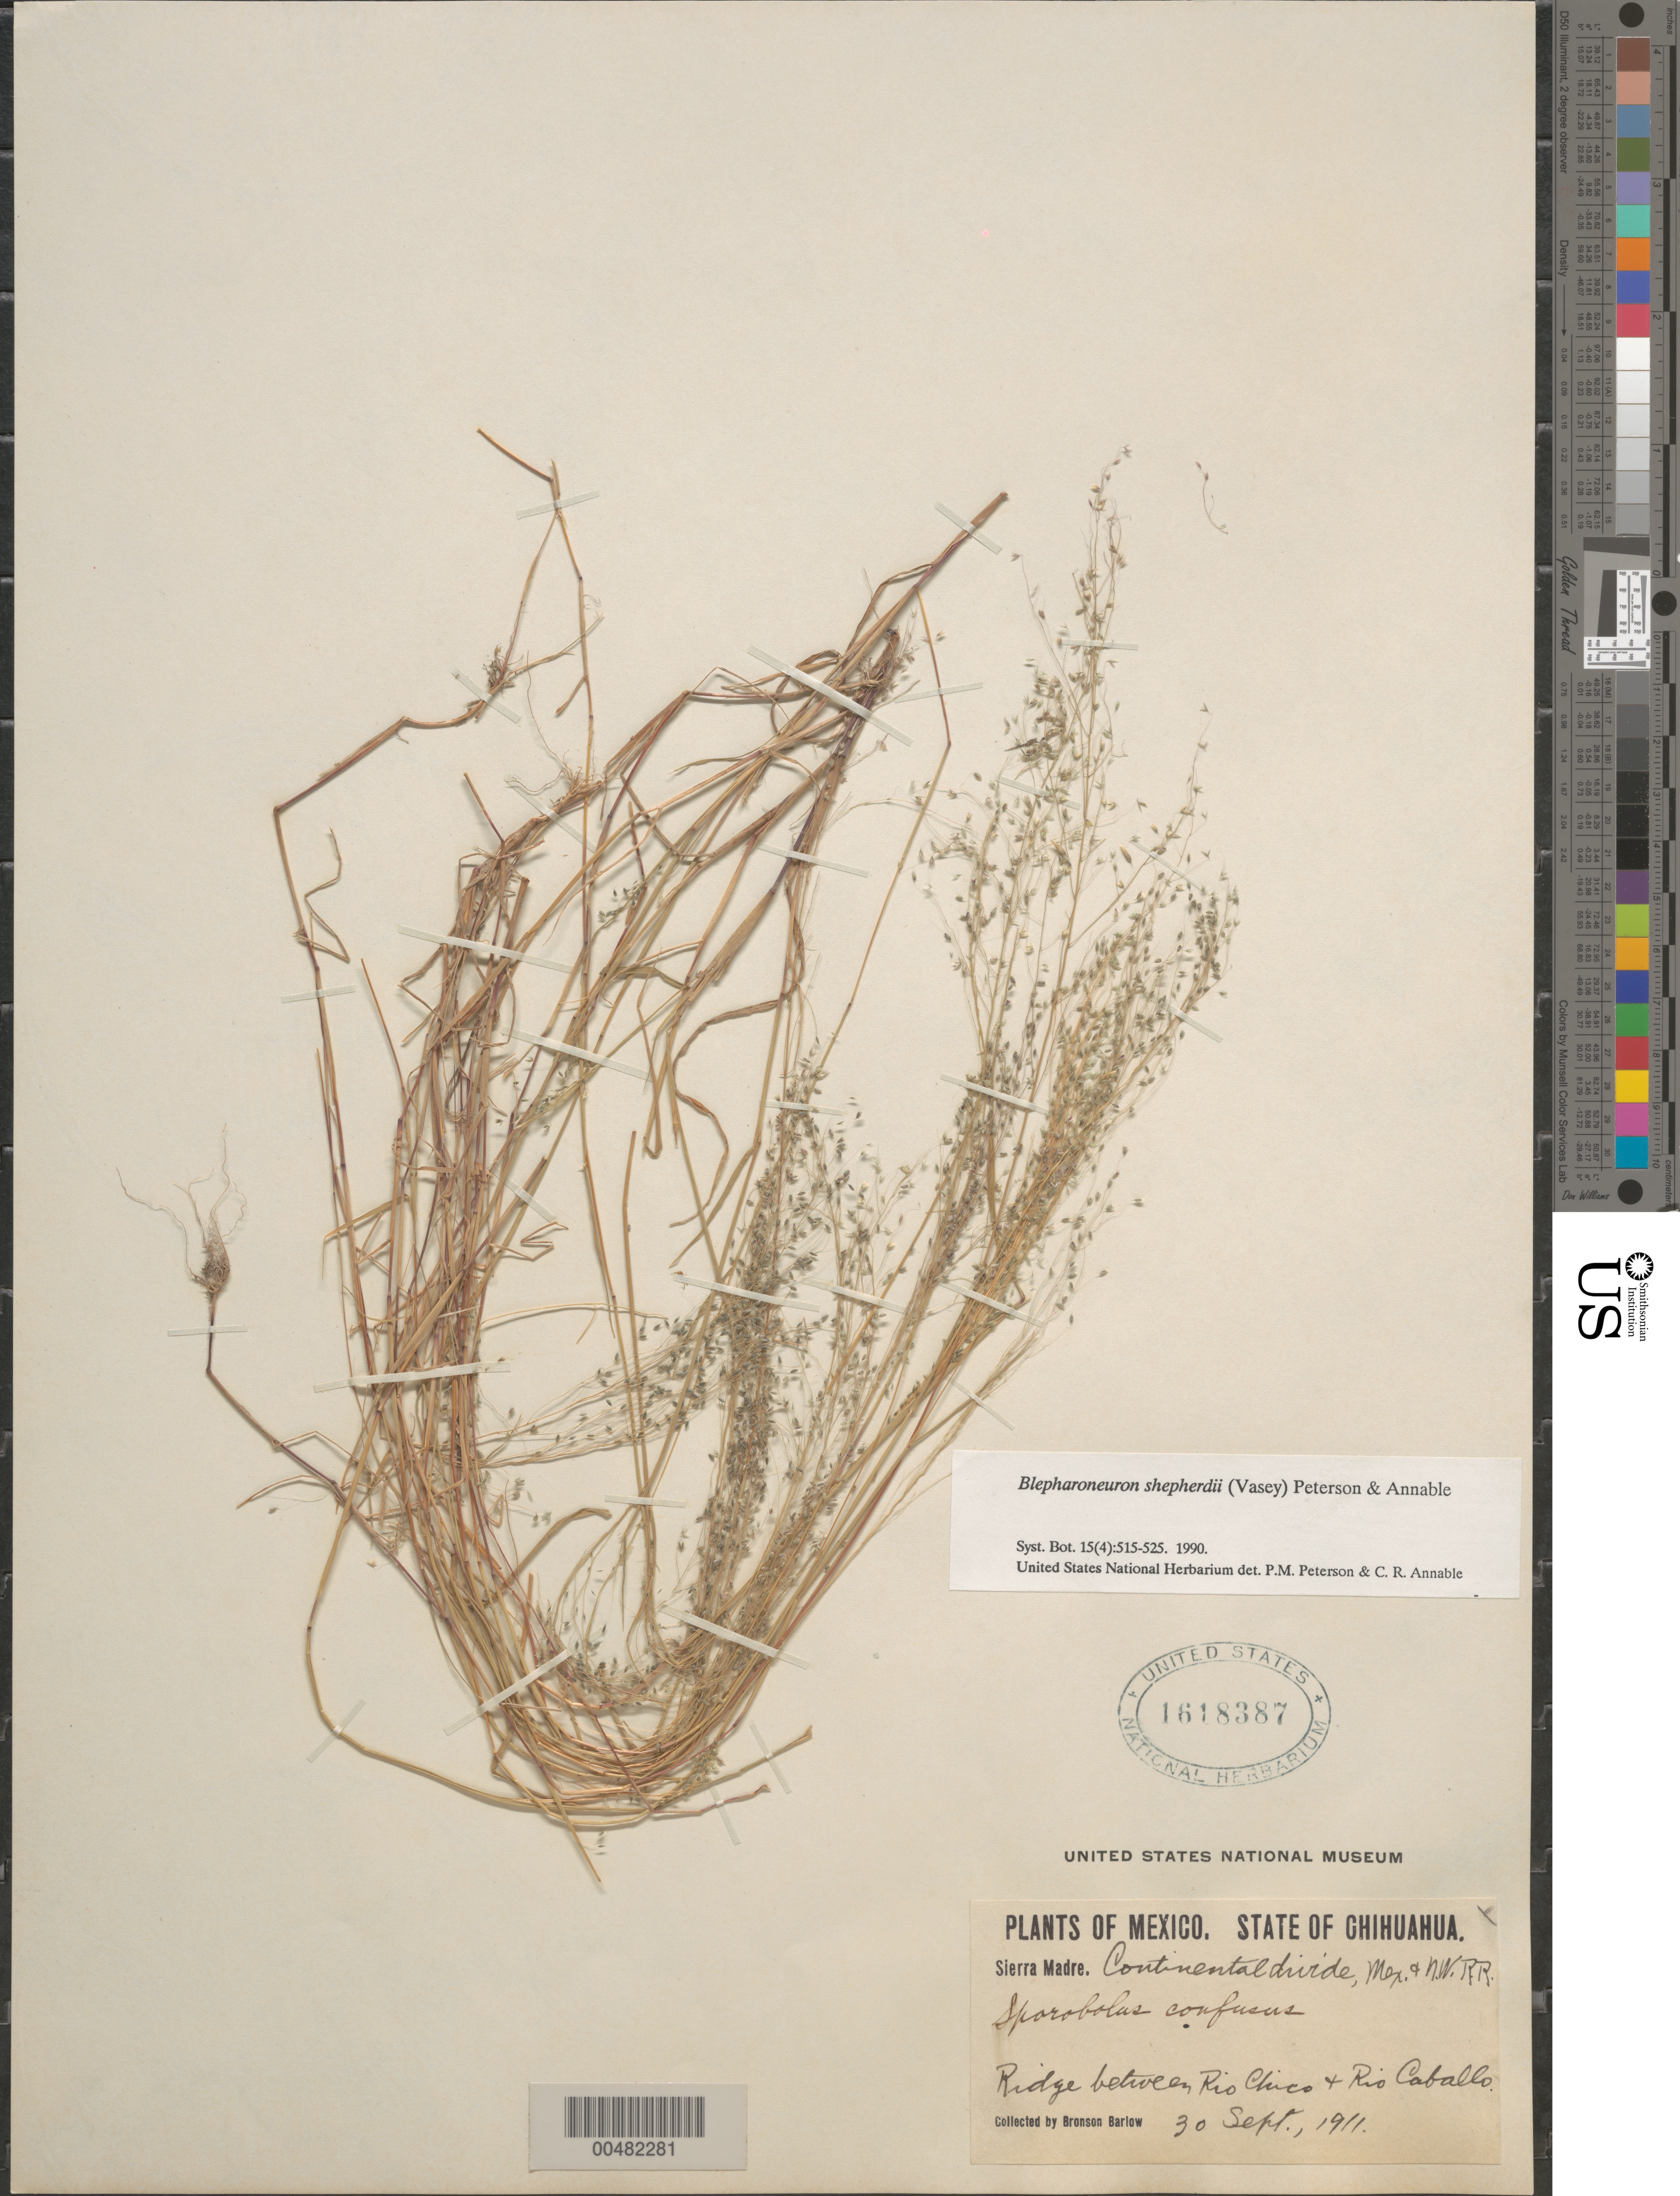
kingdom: Plantae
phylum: Tracheophyta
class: Liliopsida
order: Poales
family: Poaceae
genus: Blepharoneuron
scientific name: Blepharoneuron shepherdii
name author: (Vasey) P.M. Peterson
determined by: Peterson, P. M.; Annable, C. R.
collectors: B. A. Barlow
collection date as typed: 30 Sep 1911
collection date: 1911-09-30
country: Mexico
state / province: Chihuahua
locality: Sierra Madre, Continental divide, Mex. and NW RR, ridge between Rio Chico & Rio Caballo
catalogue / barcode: US 1618387